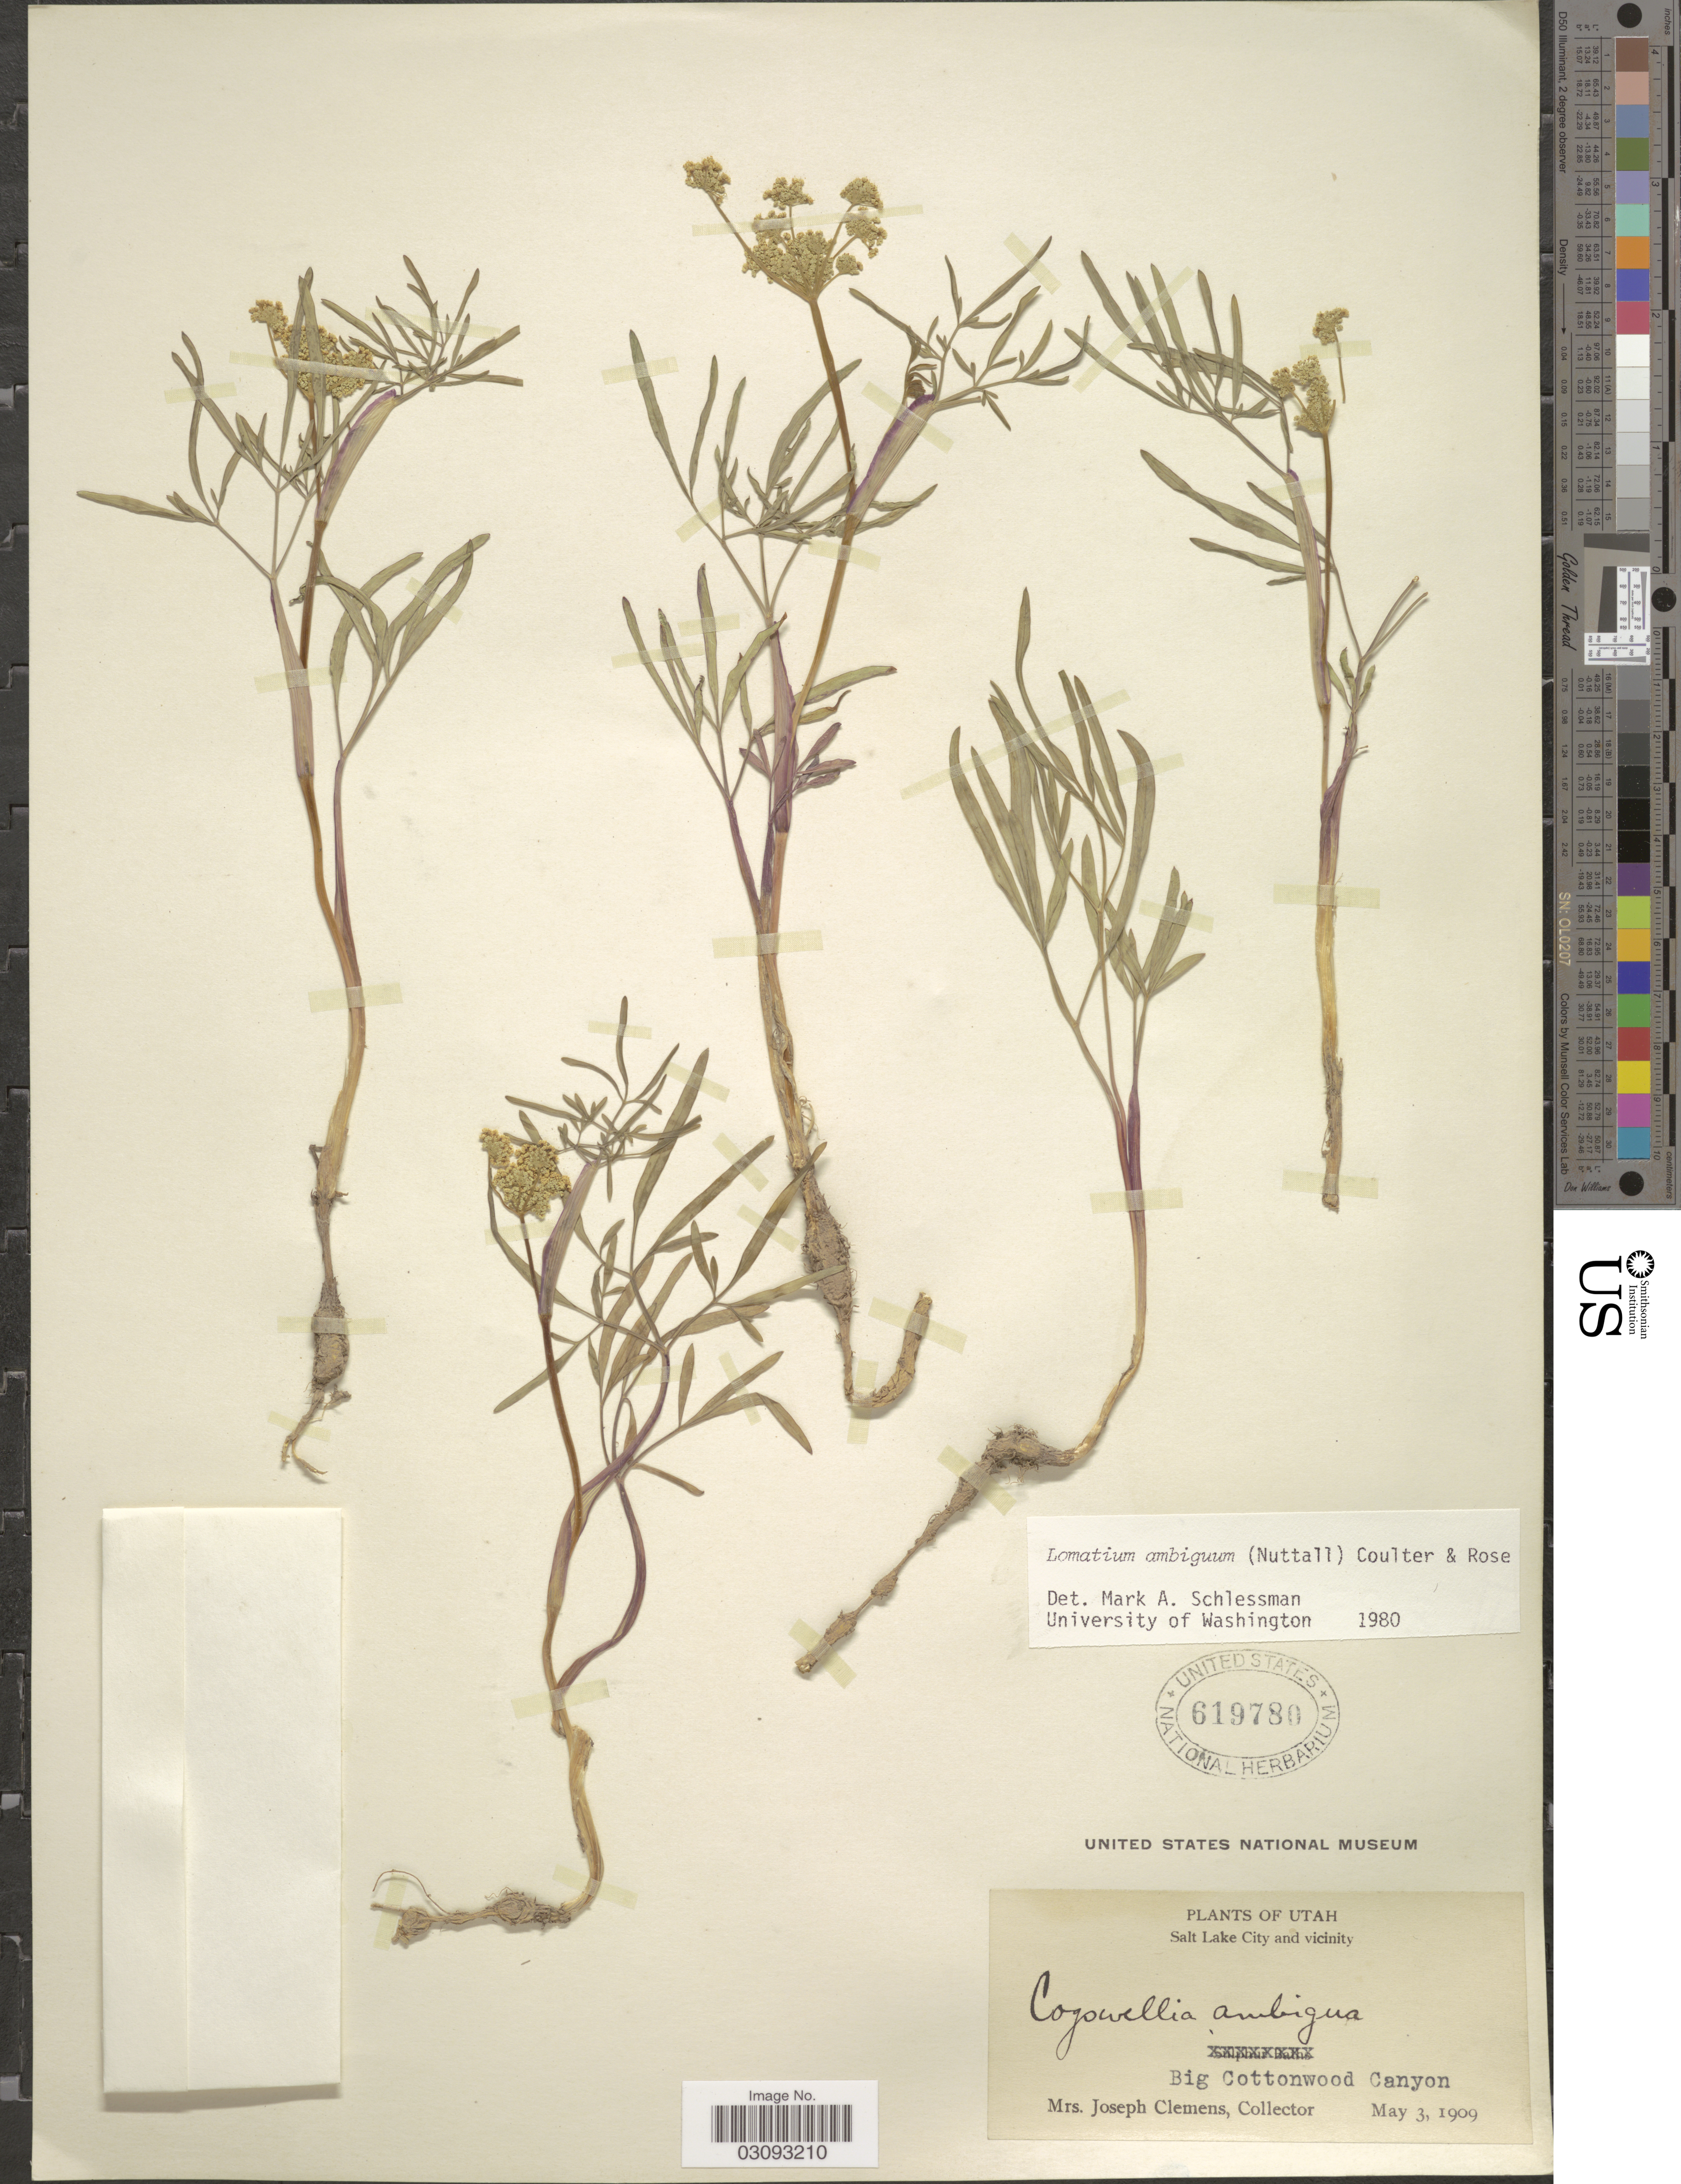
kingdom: Plantae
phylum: Tracheophyta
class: Magnoliopsida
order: Apiales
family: Apiaceae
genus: Lomatium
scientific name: Lomatium ambiguum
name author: (Nutt.) Coult. & Rose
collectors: M. S. Clemens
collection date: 1909-05-03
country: United States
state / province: Utah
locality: Salt Lake City and vicinity. Big Cottonwood Canyon.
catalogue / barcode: US 619780